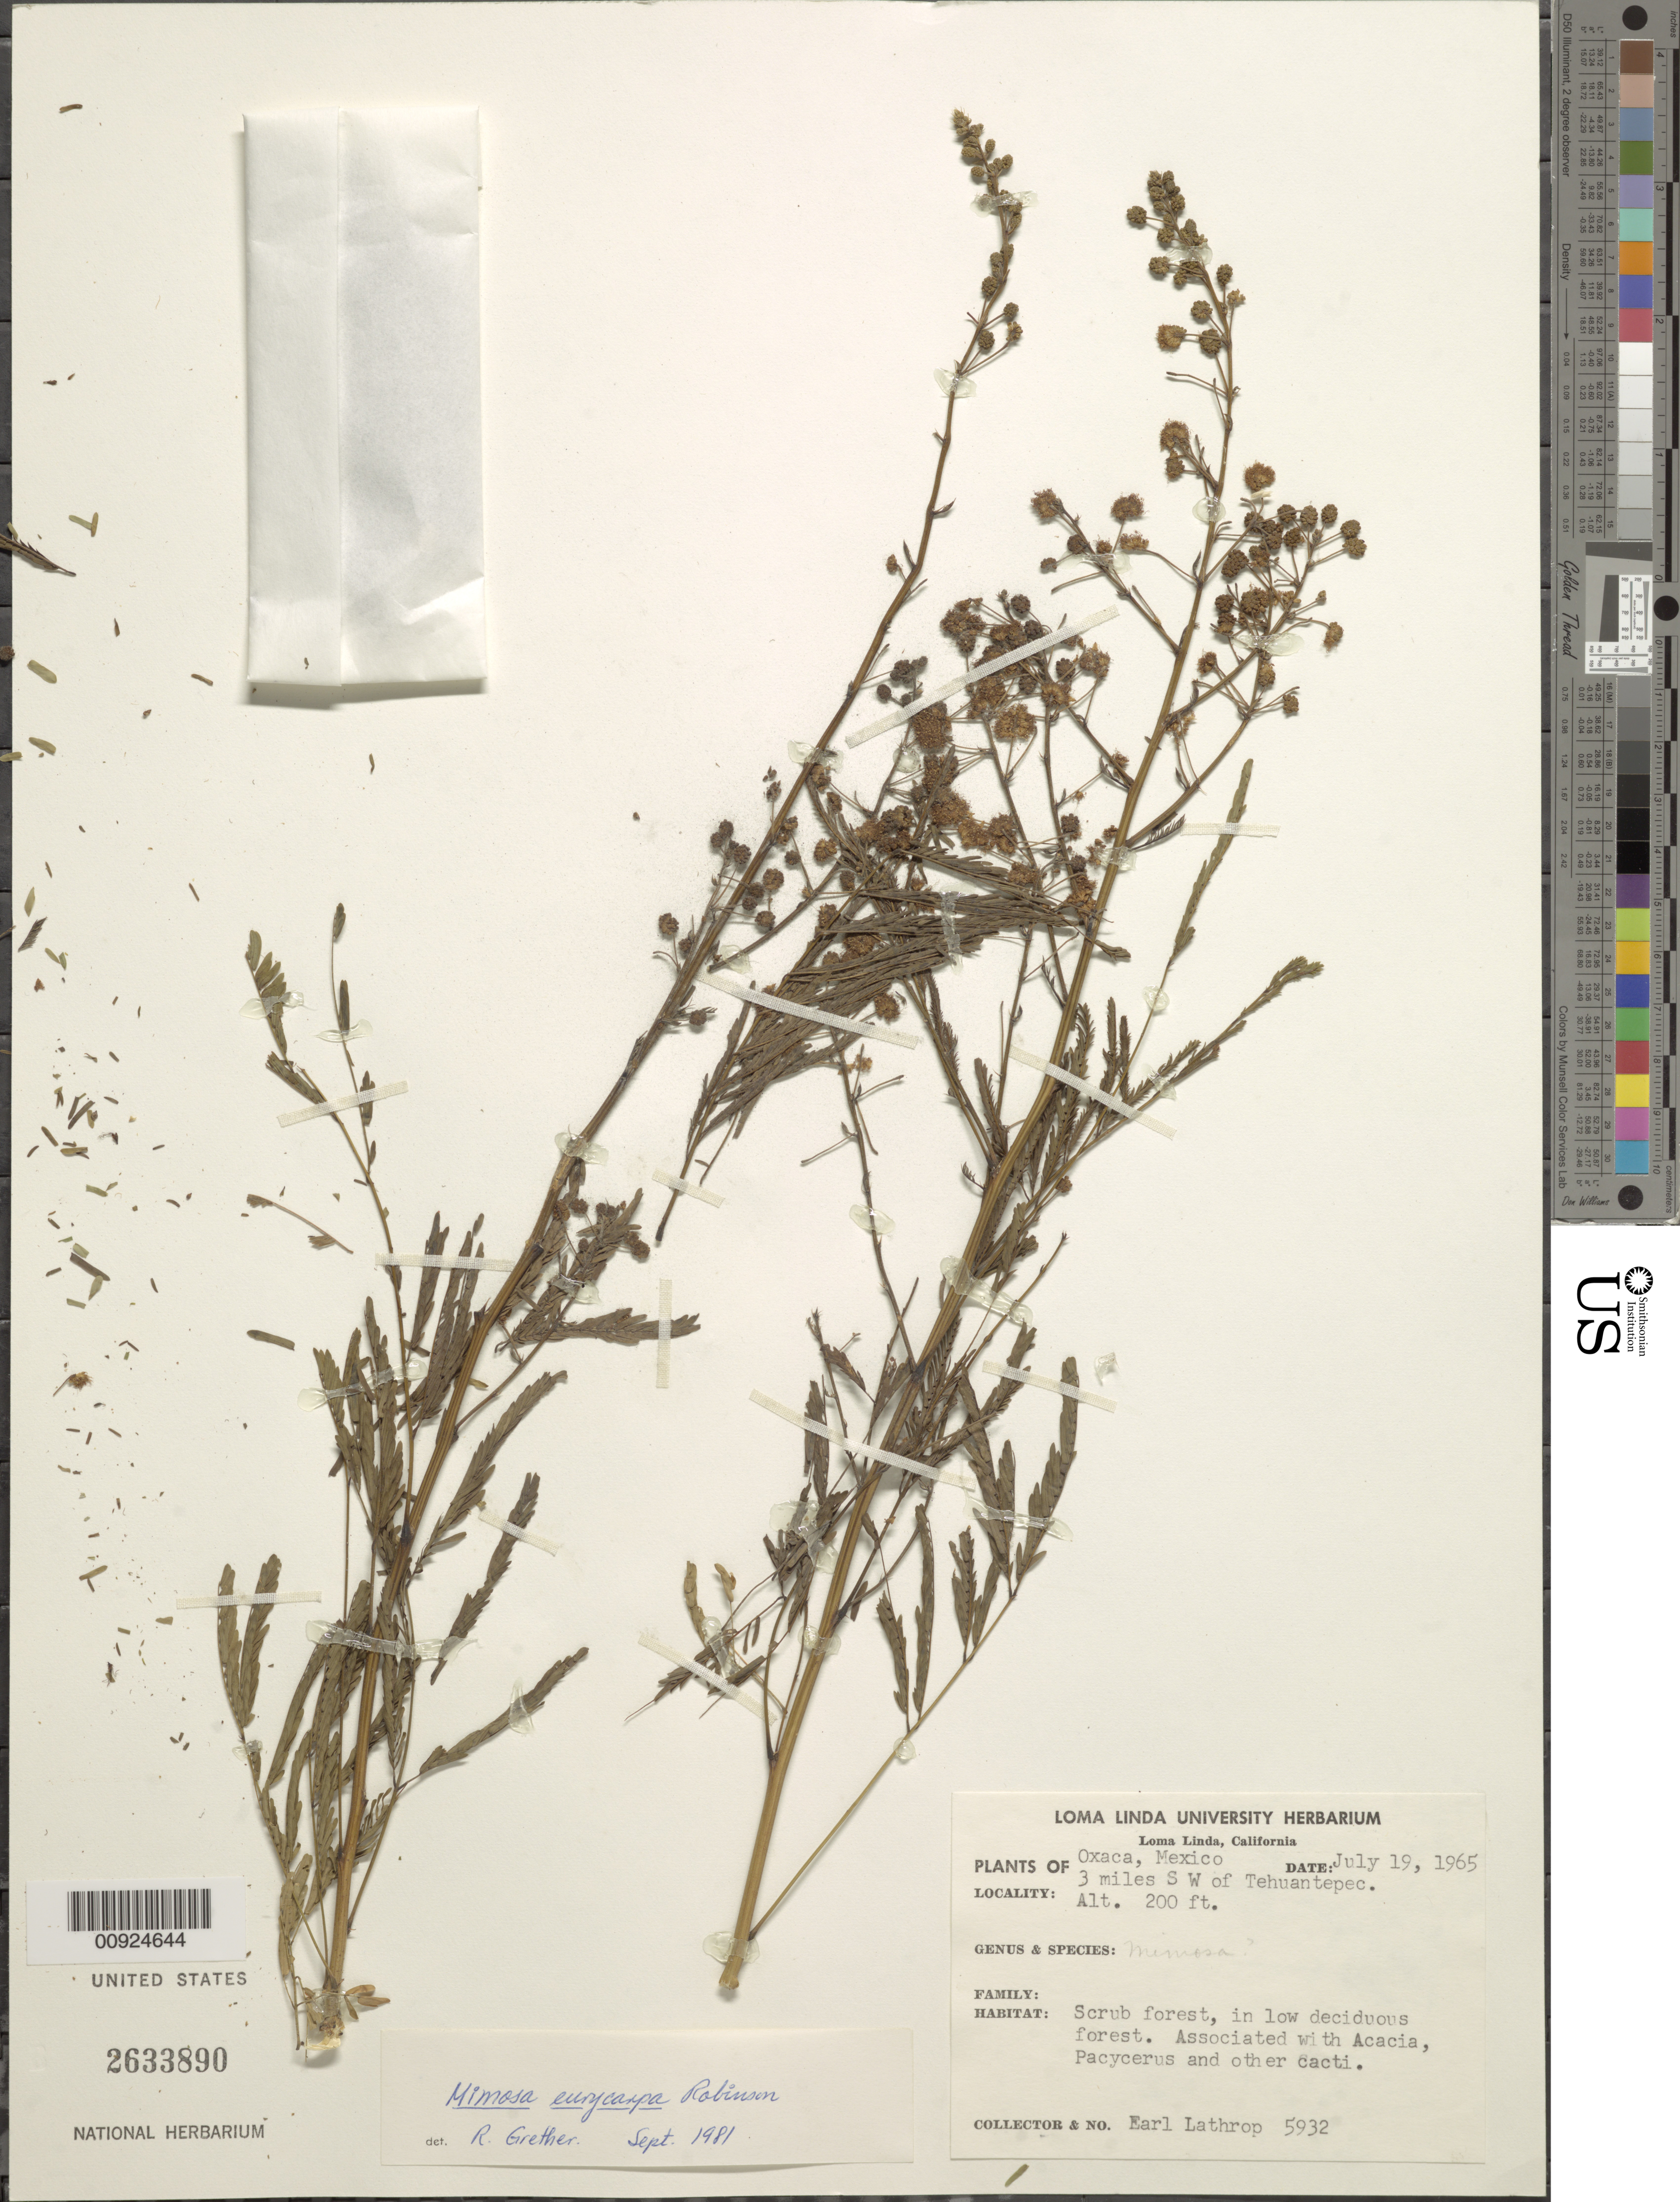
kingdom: Plantae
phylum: Tracheophyta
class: Magnoliopsida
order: Fabales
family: Fabaceae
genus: Mimosa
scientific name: Mimosa eurycarpa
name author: B.L. Rob.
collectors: E. W. Lathrop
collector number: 5932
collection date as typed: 19 Jul 1965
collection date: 1965-07-19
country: Mexico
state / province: Oaxaca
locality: Oaxaca: 3 mi. SW of Tehuantepec.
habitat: Scrub forest, in low deciduous forest. Associated with Acacia, Pacycerus and other cacti.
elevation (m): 61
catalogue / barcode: US 2633890